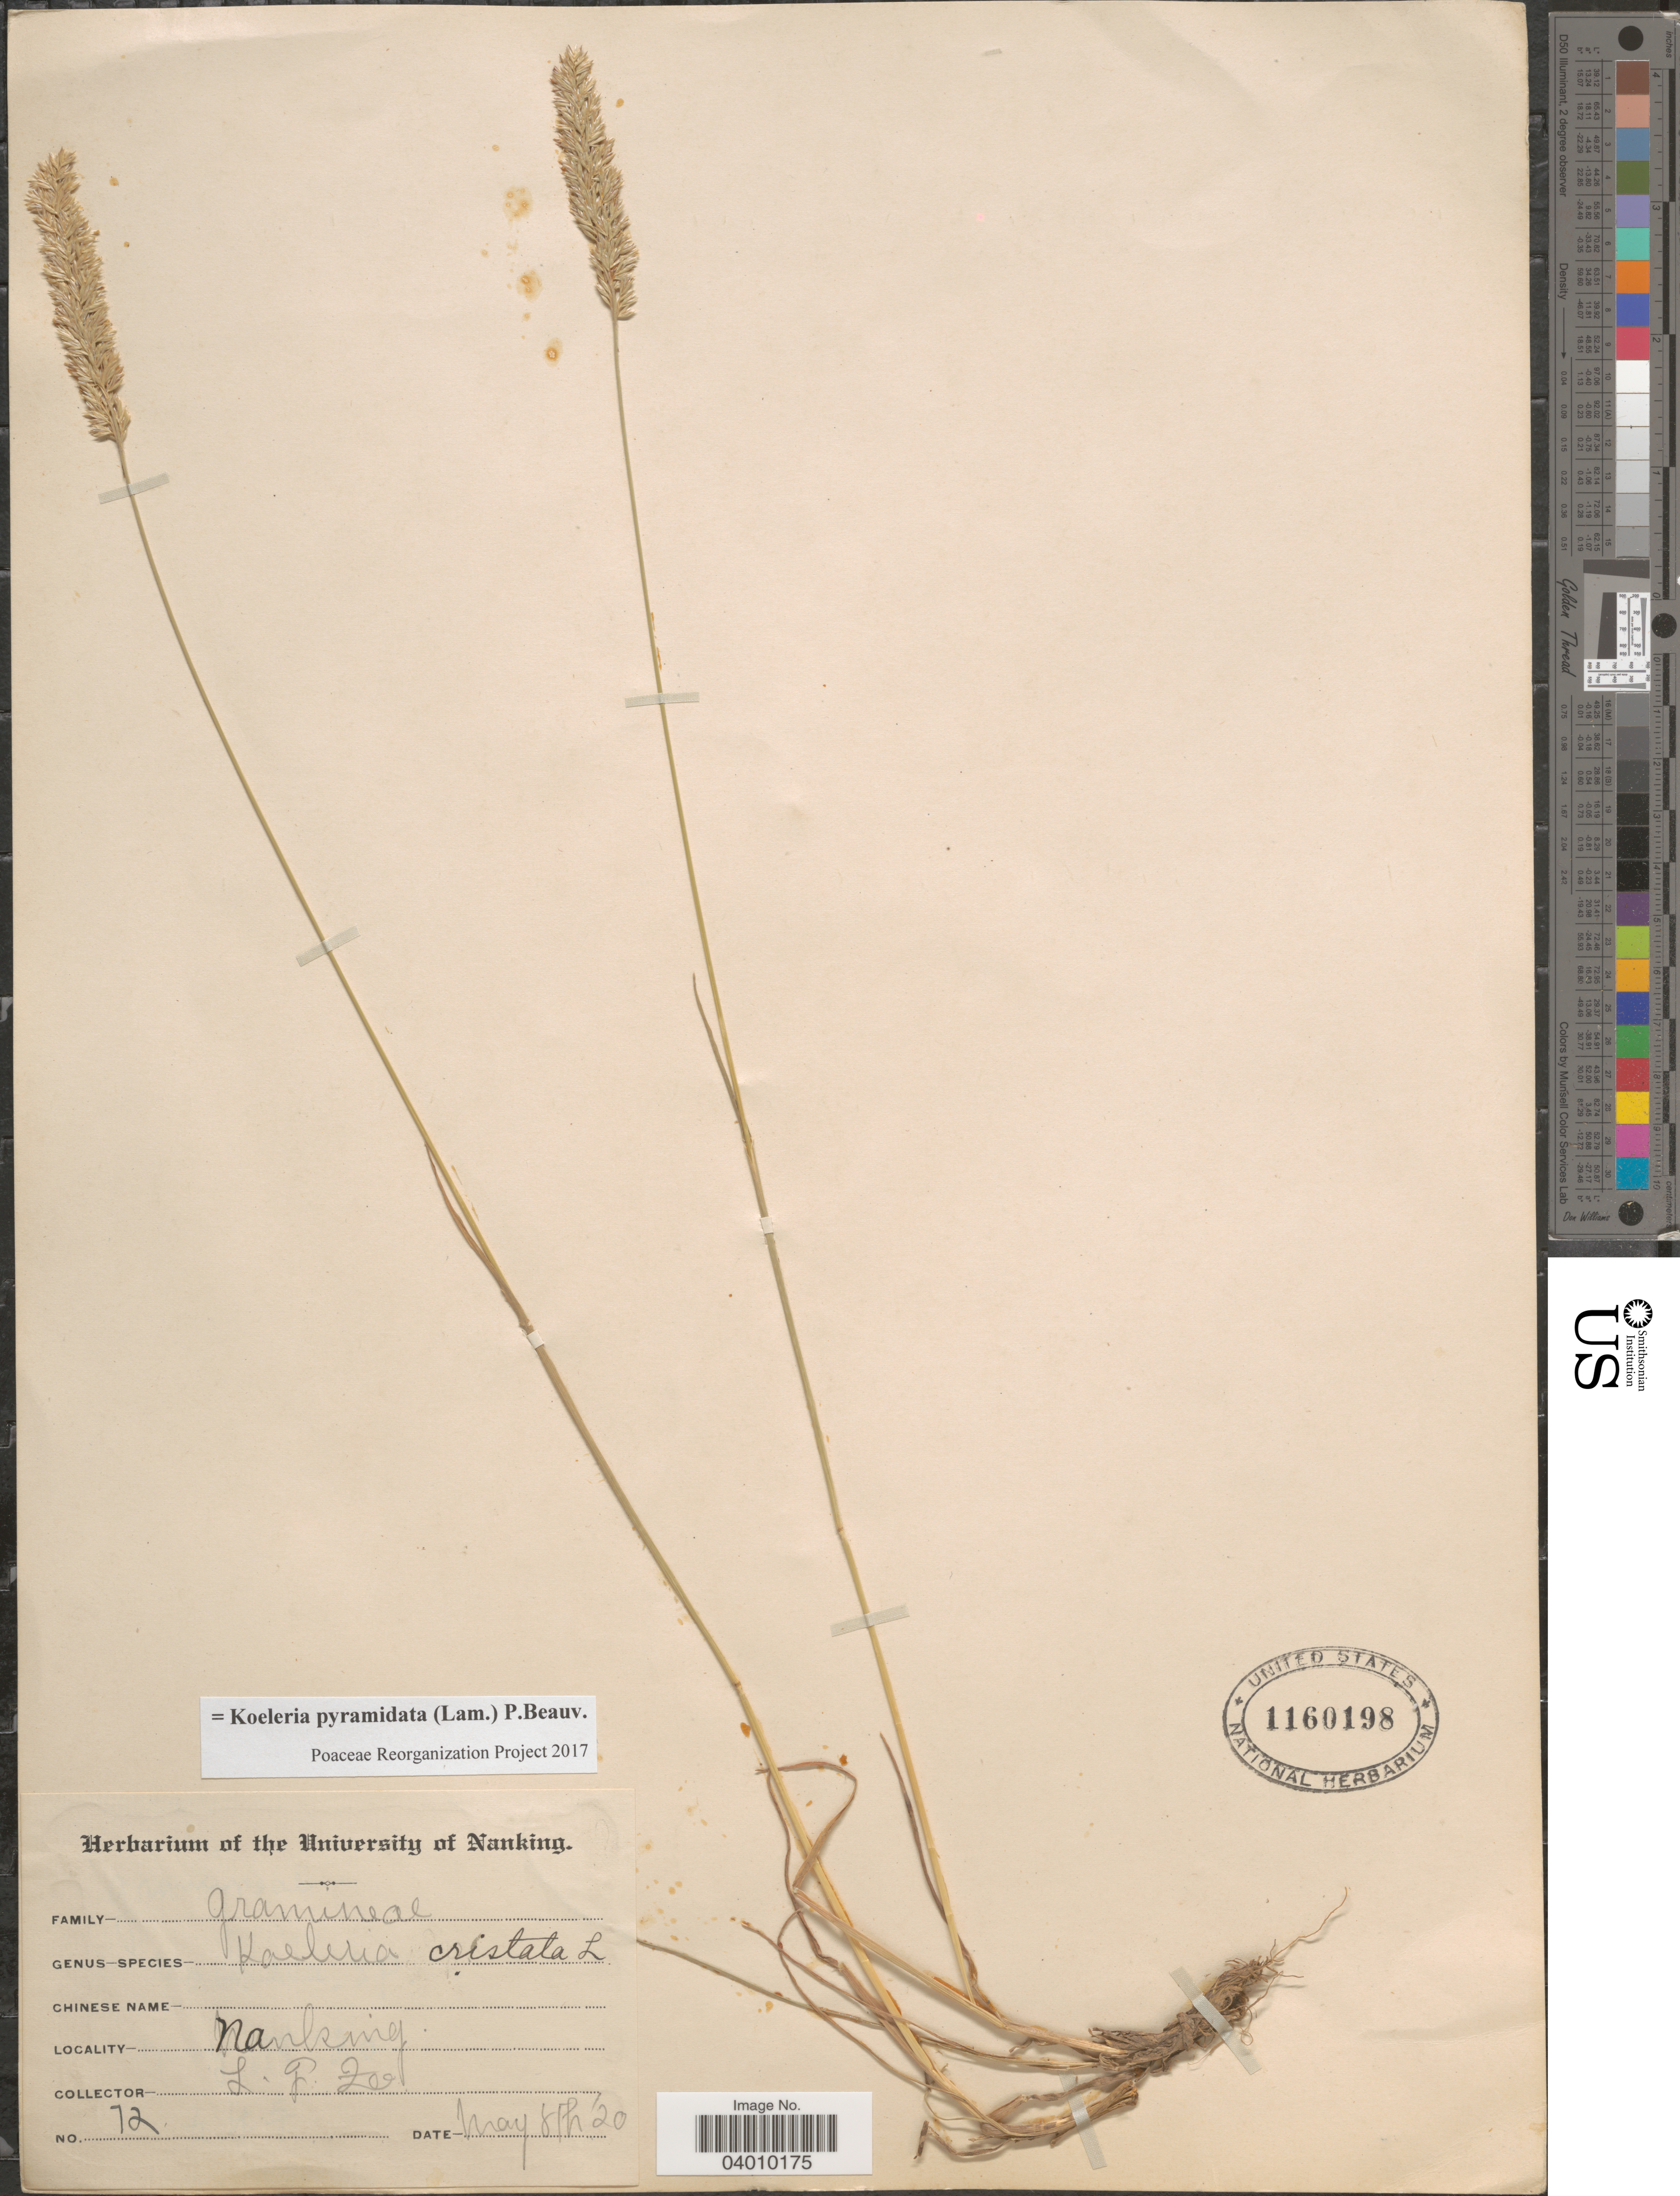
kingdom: Plantae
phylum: Tracheophyta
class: Liliopsida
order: Poales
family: Poaceae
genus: Koeleria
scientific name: Koeleria pyramidata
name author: (Lam.) P. Beauv.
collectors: L. Zee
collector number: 72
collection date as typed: Transcribed d/m/y: 8/5/20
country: China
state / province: Jiangsu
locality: Nanking.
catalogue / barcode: US 1160198